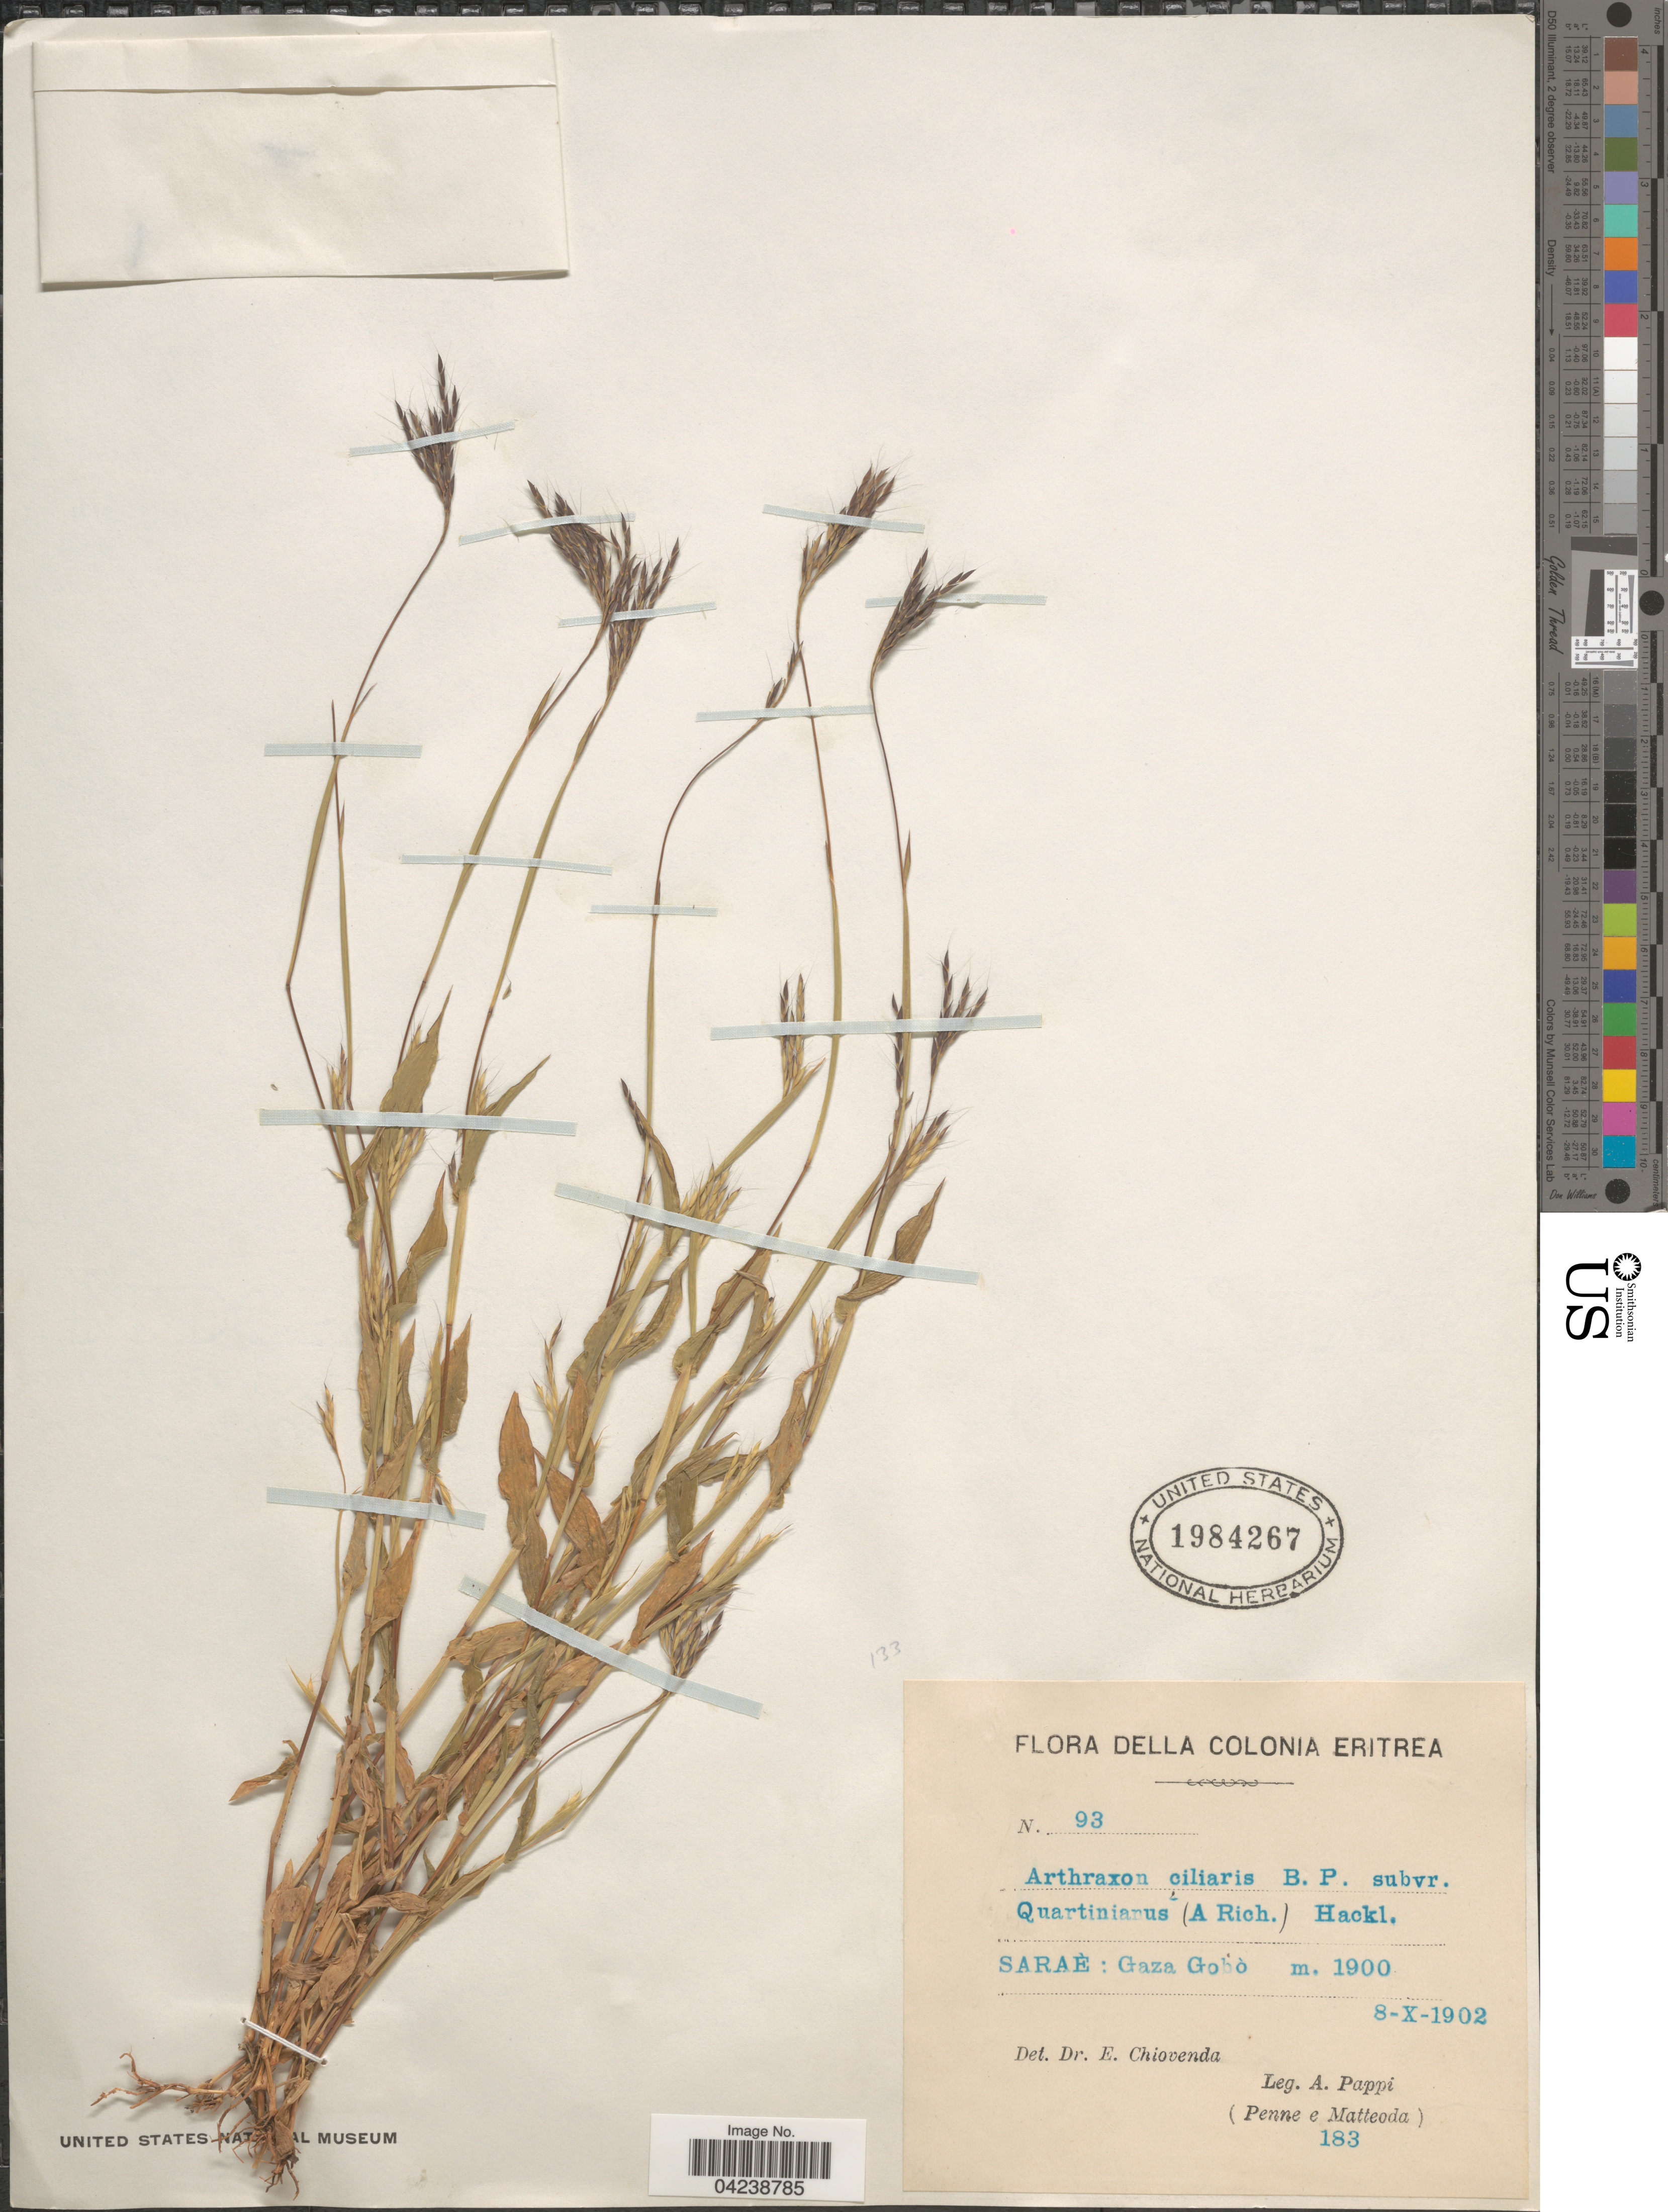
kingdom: Plantae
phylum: Tracheophyta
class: Liliopsida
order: Poales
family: Poaceae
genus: Arthraxon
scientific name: Arthraxon hispidus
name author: (Thunb.) Makino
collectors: A. Pappi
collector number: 93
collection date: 1902-10-08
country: Eritrea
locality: Colonia Eritrea. Saraé: Gaza Gohò.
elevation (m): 1900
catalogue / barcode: US 1984267